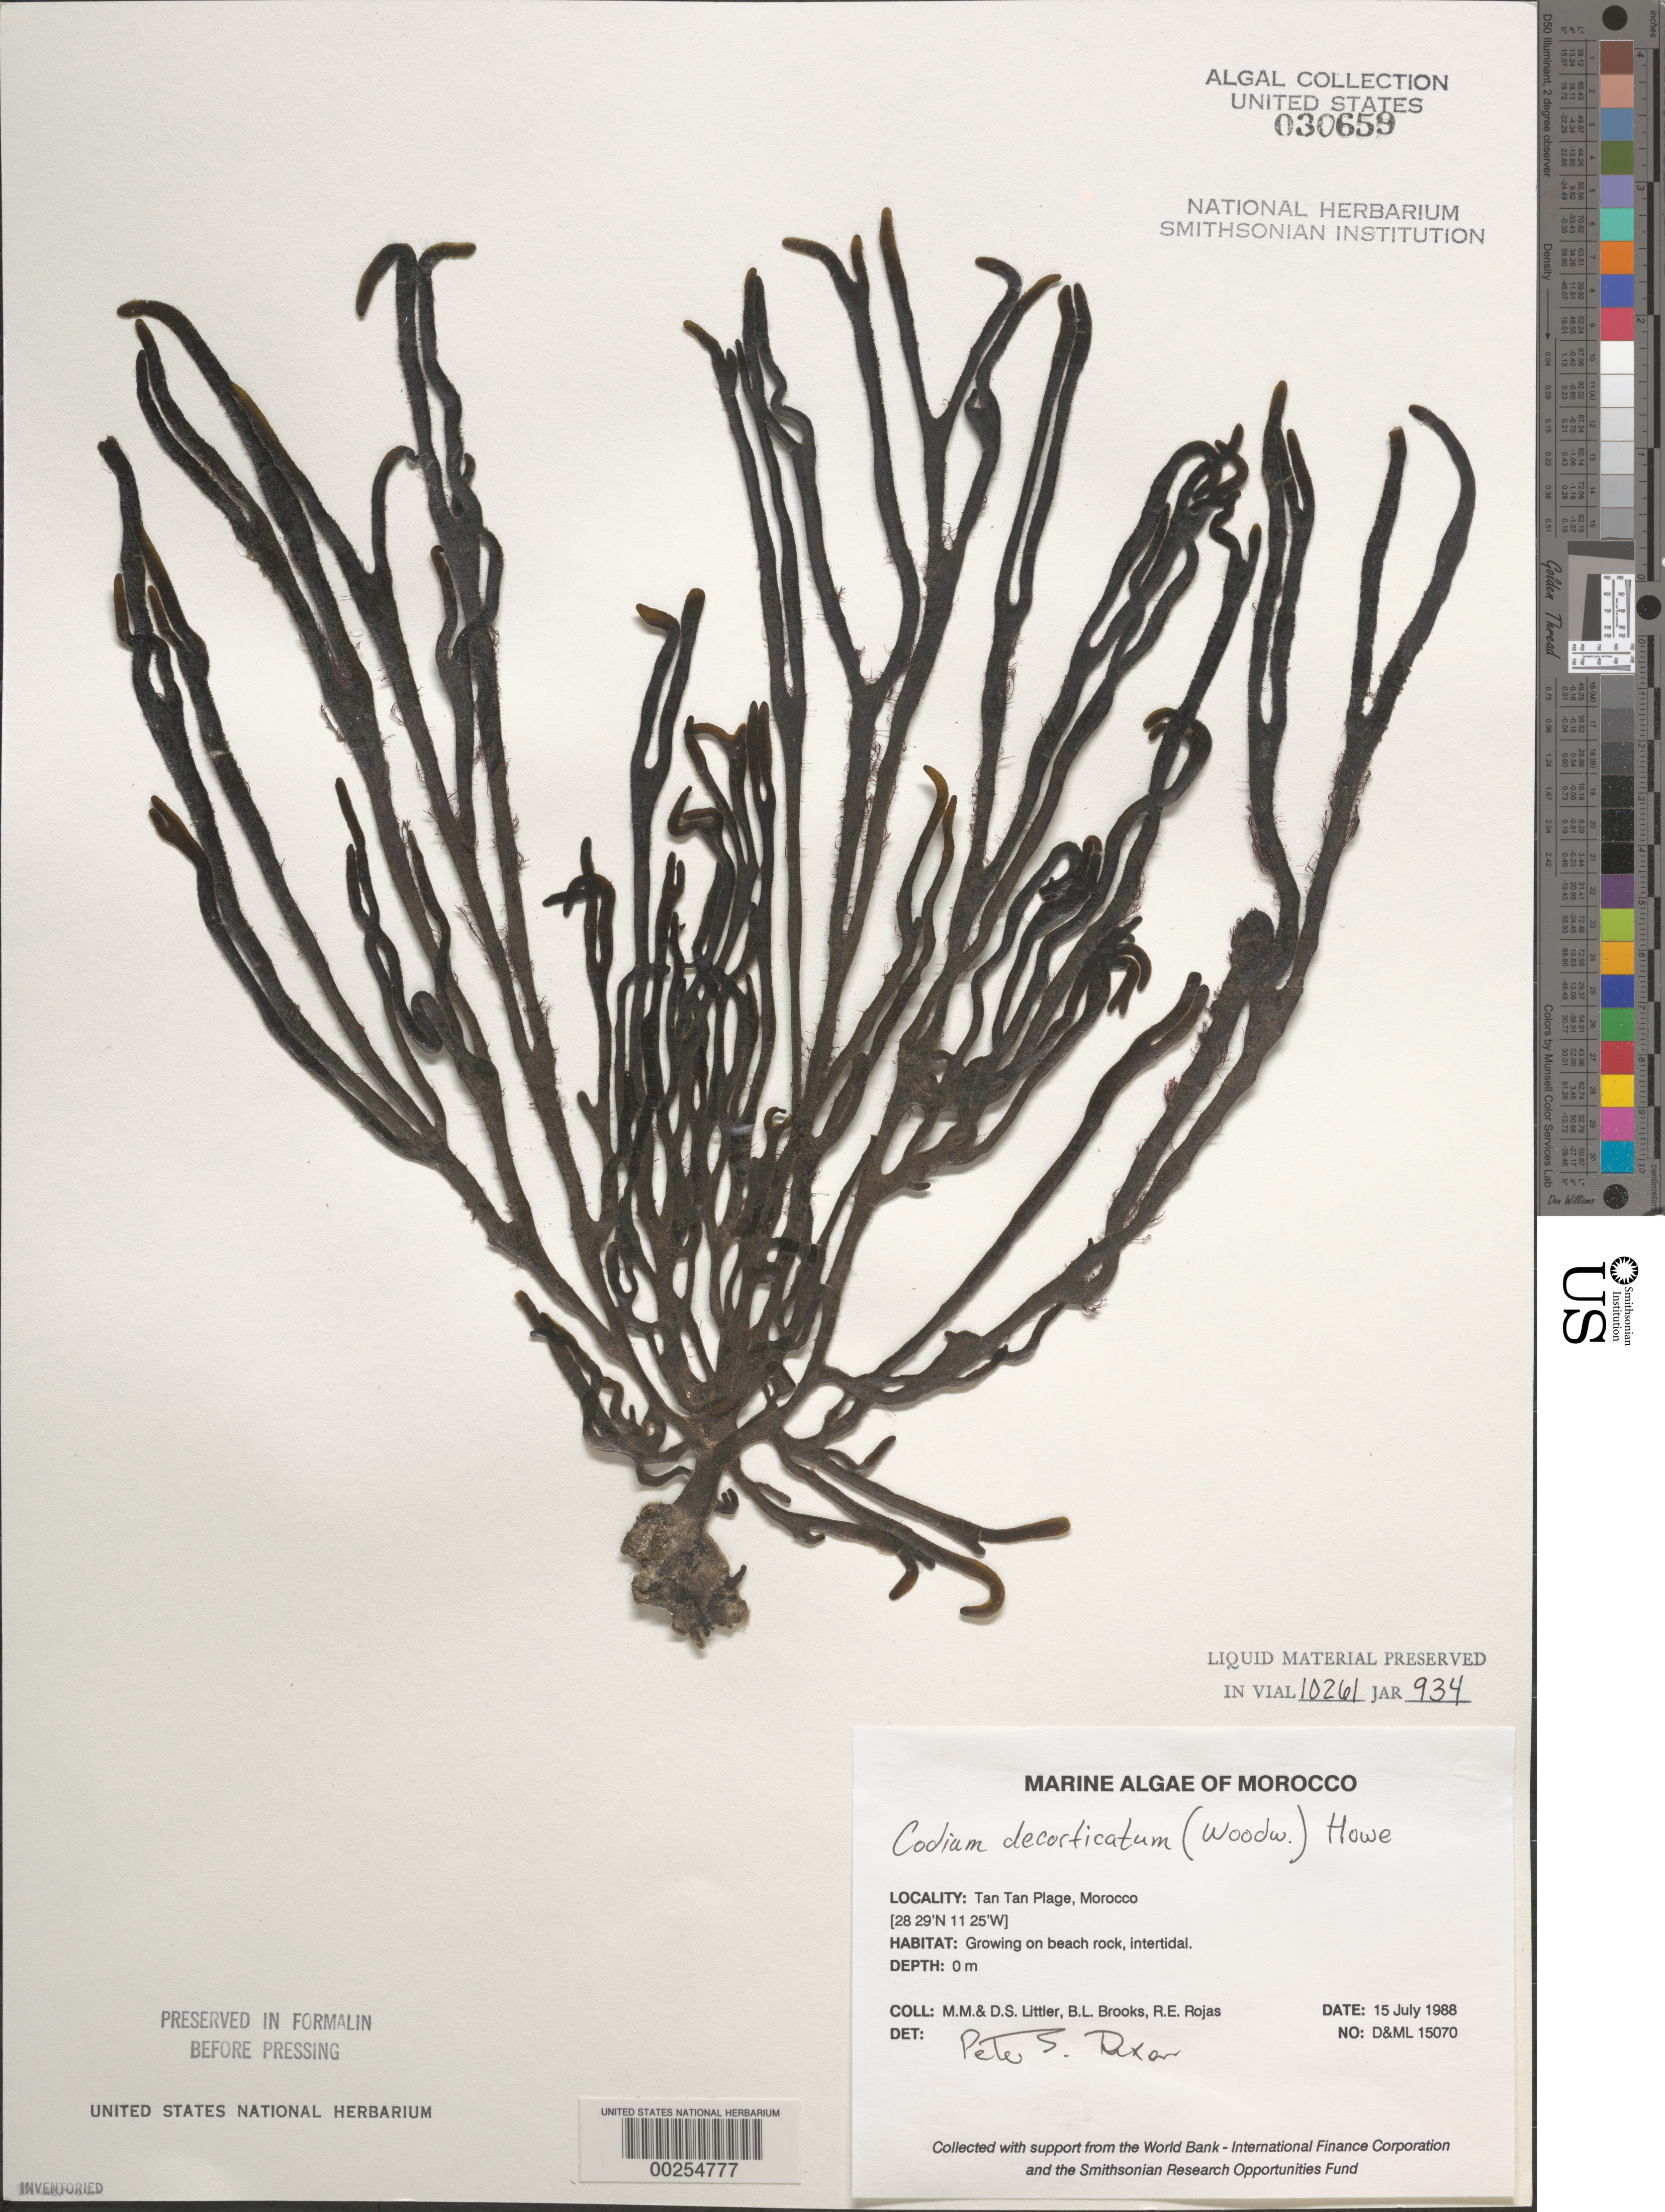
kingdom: Plantae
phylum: Chlorophyta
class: Ulvophyceae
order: Bryopsidales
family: Codiaceae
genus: Codium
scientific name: Codium decorticatum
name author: (Woodw.) M. Howe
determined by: Dixon, P. S.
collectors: M. M. Littler, D. S. Littler, B. Brooks & R. Rojas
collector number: D&ML 15070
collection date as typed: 15 Jul 1988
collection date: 1988-07-15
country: Morocco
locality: Tan Tan Plage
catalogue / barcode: US 30659